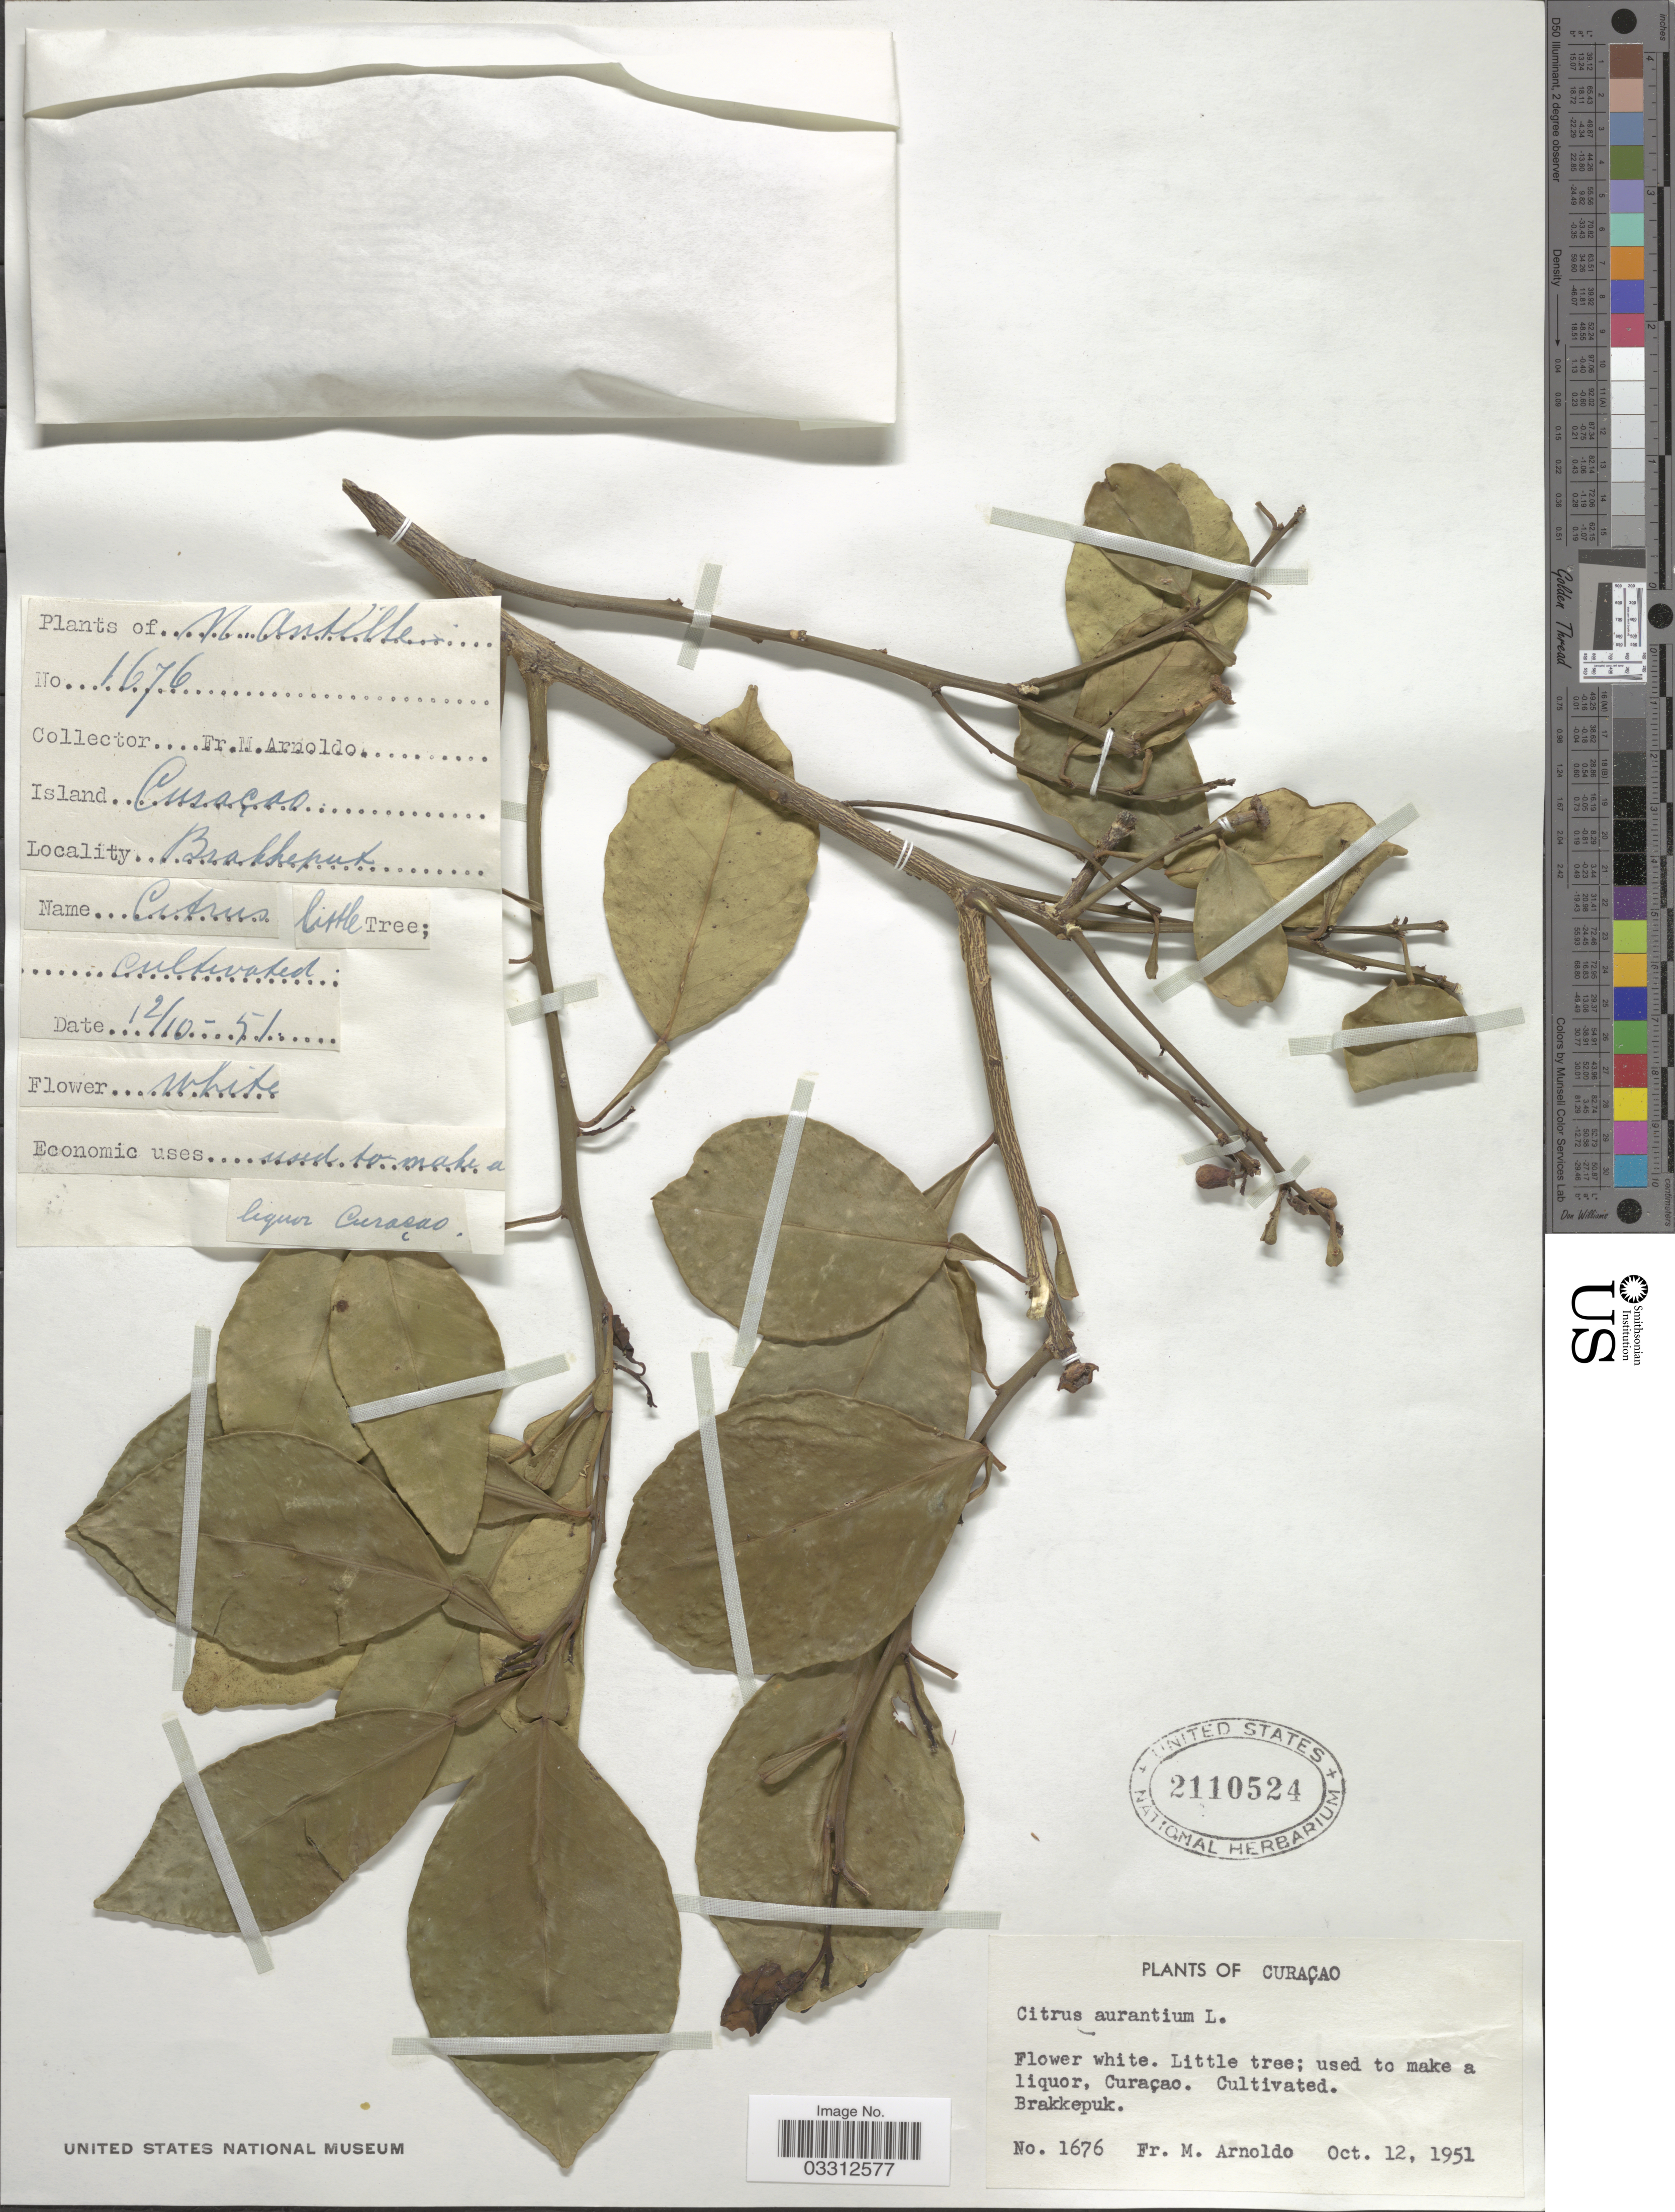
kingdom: Plantae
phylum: Tracheophyta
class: Magnoliopsida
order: Sapindales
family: Rutaceae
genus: Citrus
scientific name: Citrus x aurantium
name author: L.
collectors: N. Arnoldo-Broeders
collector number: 1676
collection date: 1951-10-12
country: Curaçao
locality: Brakkepuk.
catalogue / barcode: US 2110524